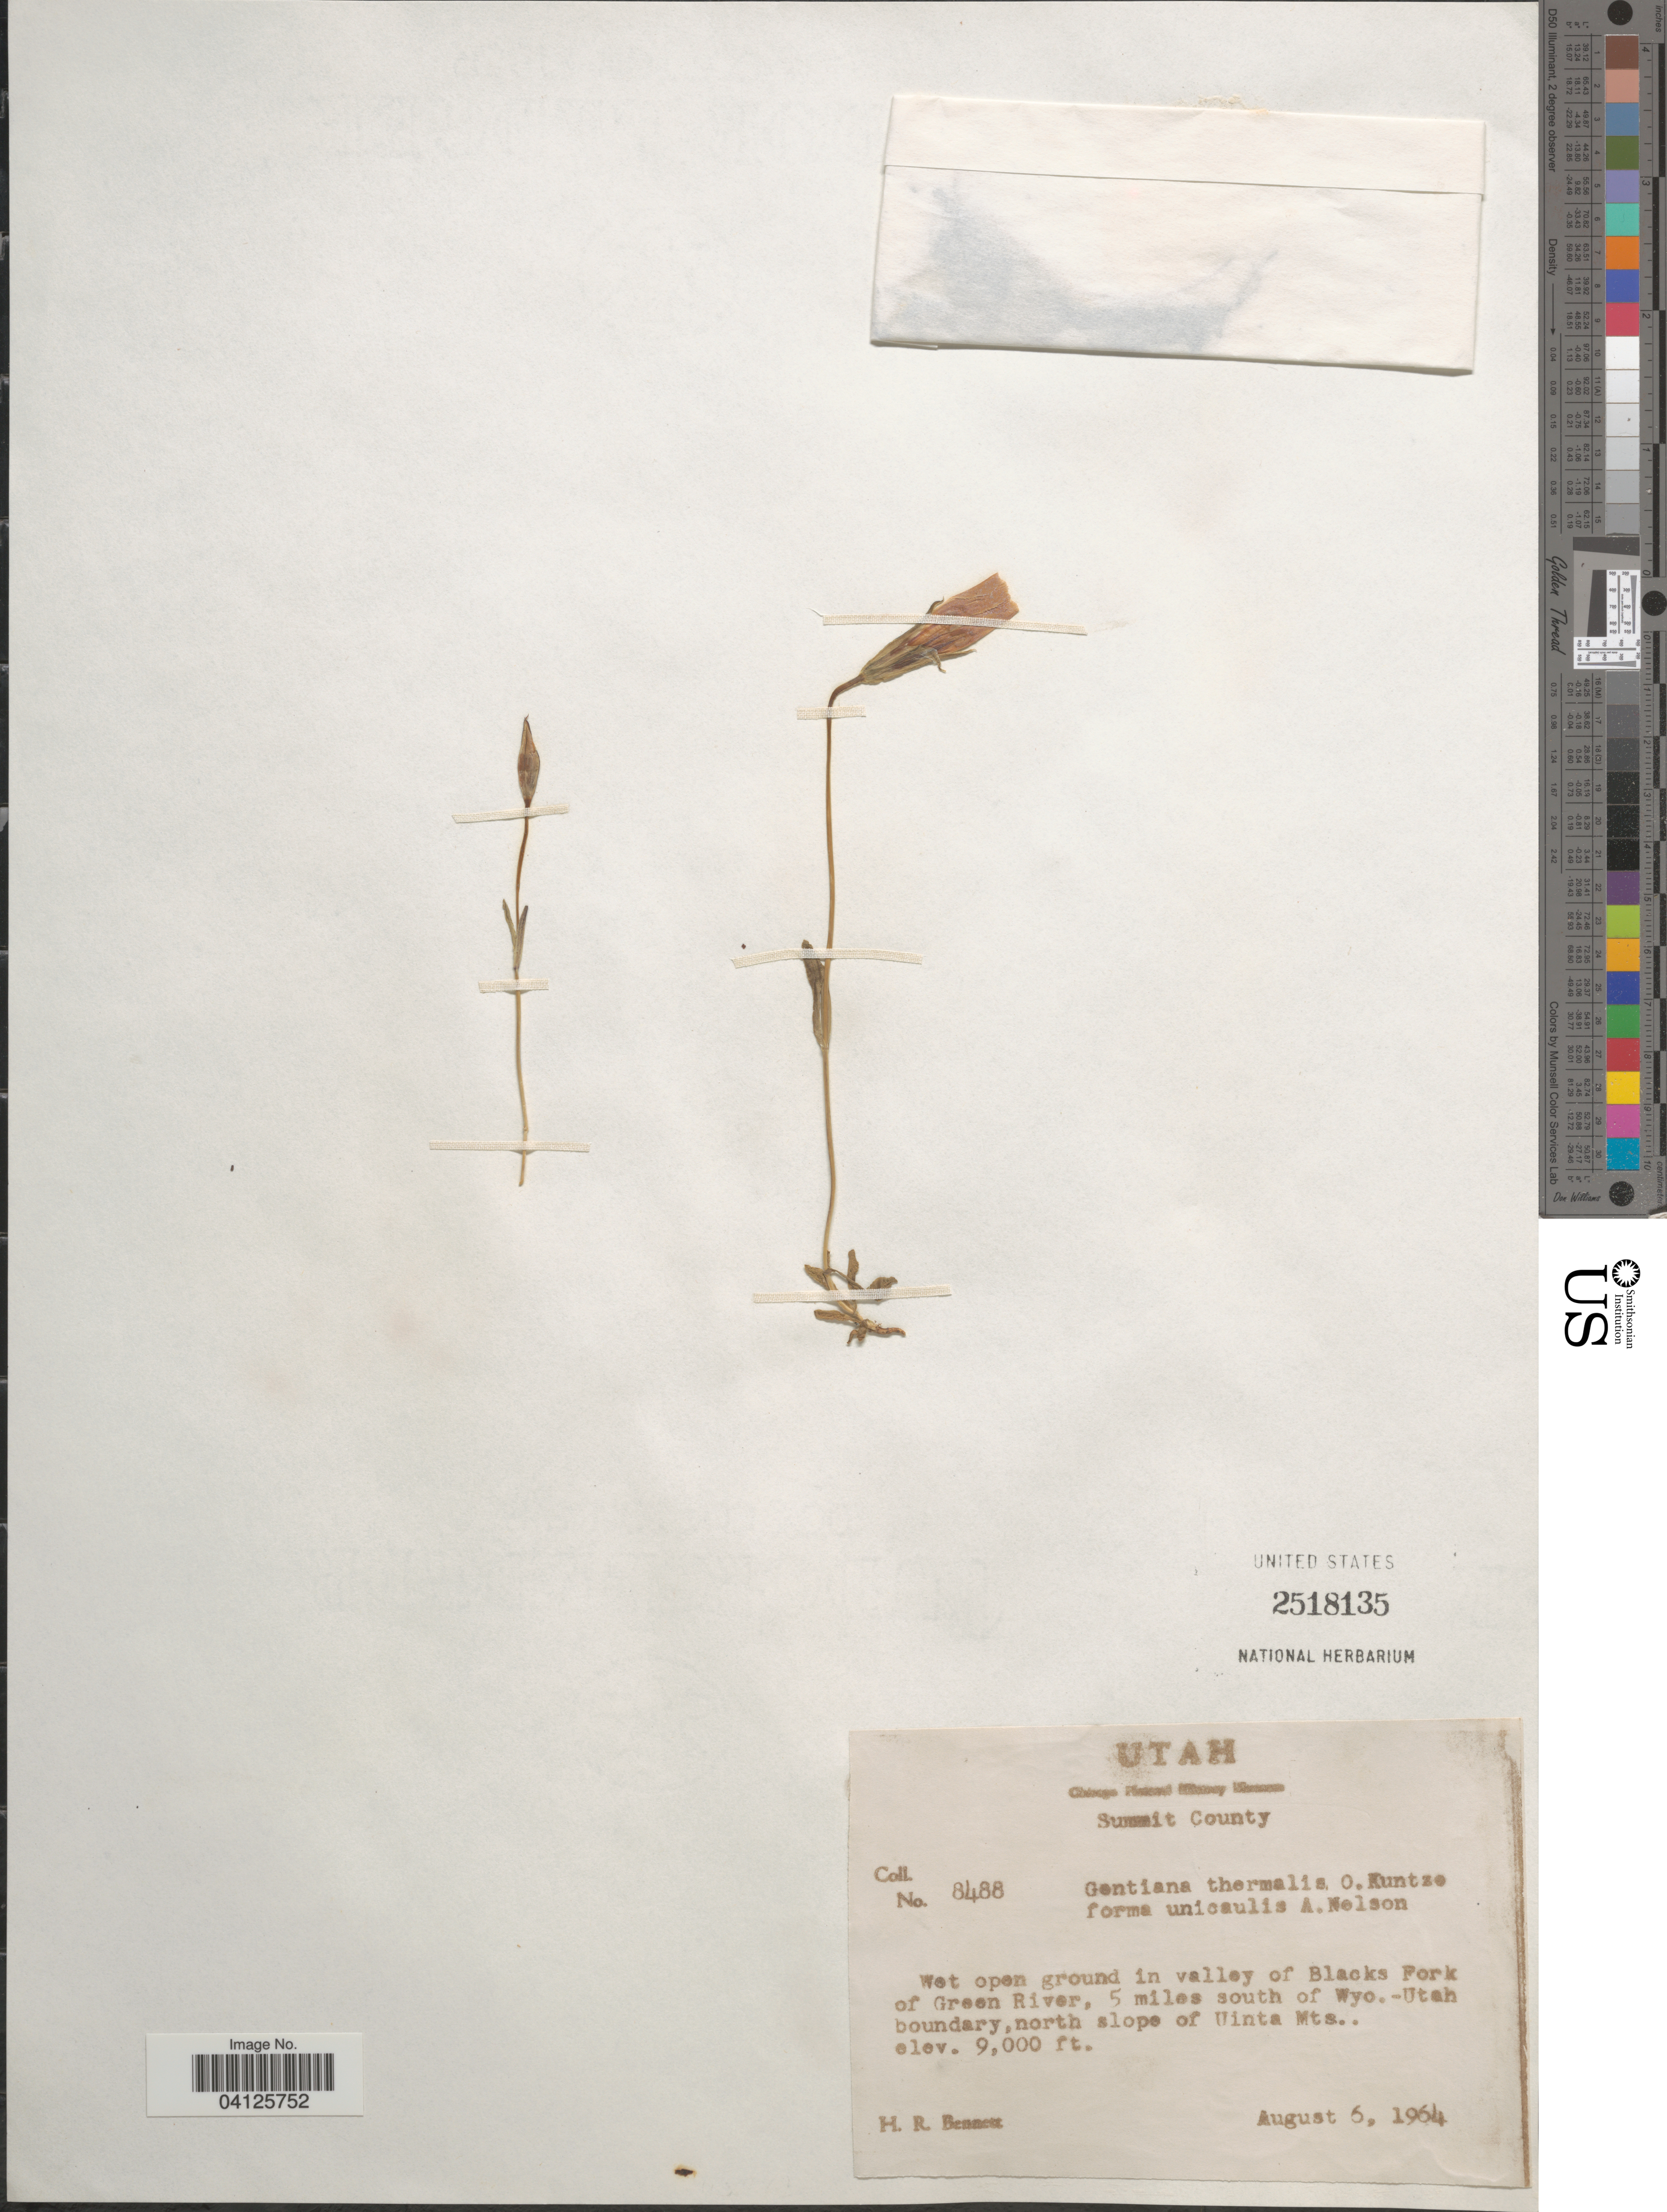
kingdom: Plantae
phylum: Tracheophyta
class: Magnoliopsida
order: Gentianales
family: Gentianaceae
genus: Gentiana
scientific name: Gentiana thermalis f. unicaulis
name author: A. Nelson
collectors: H. R. Bennett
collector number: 8488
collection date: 1964-08-06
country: United States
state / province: Utah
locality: Summit County. Wet open ground in valley of Blacks Fork of Green River, 5 miles south of Wyo. -Utah boundary, north slope of Uinta Mts.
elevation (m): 2743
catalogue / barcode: US 2518135